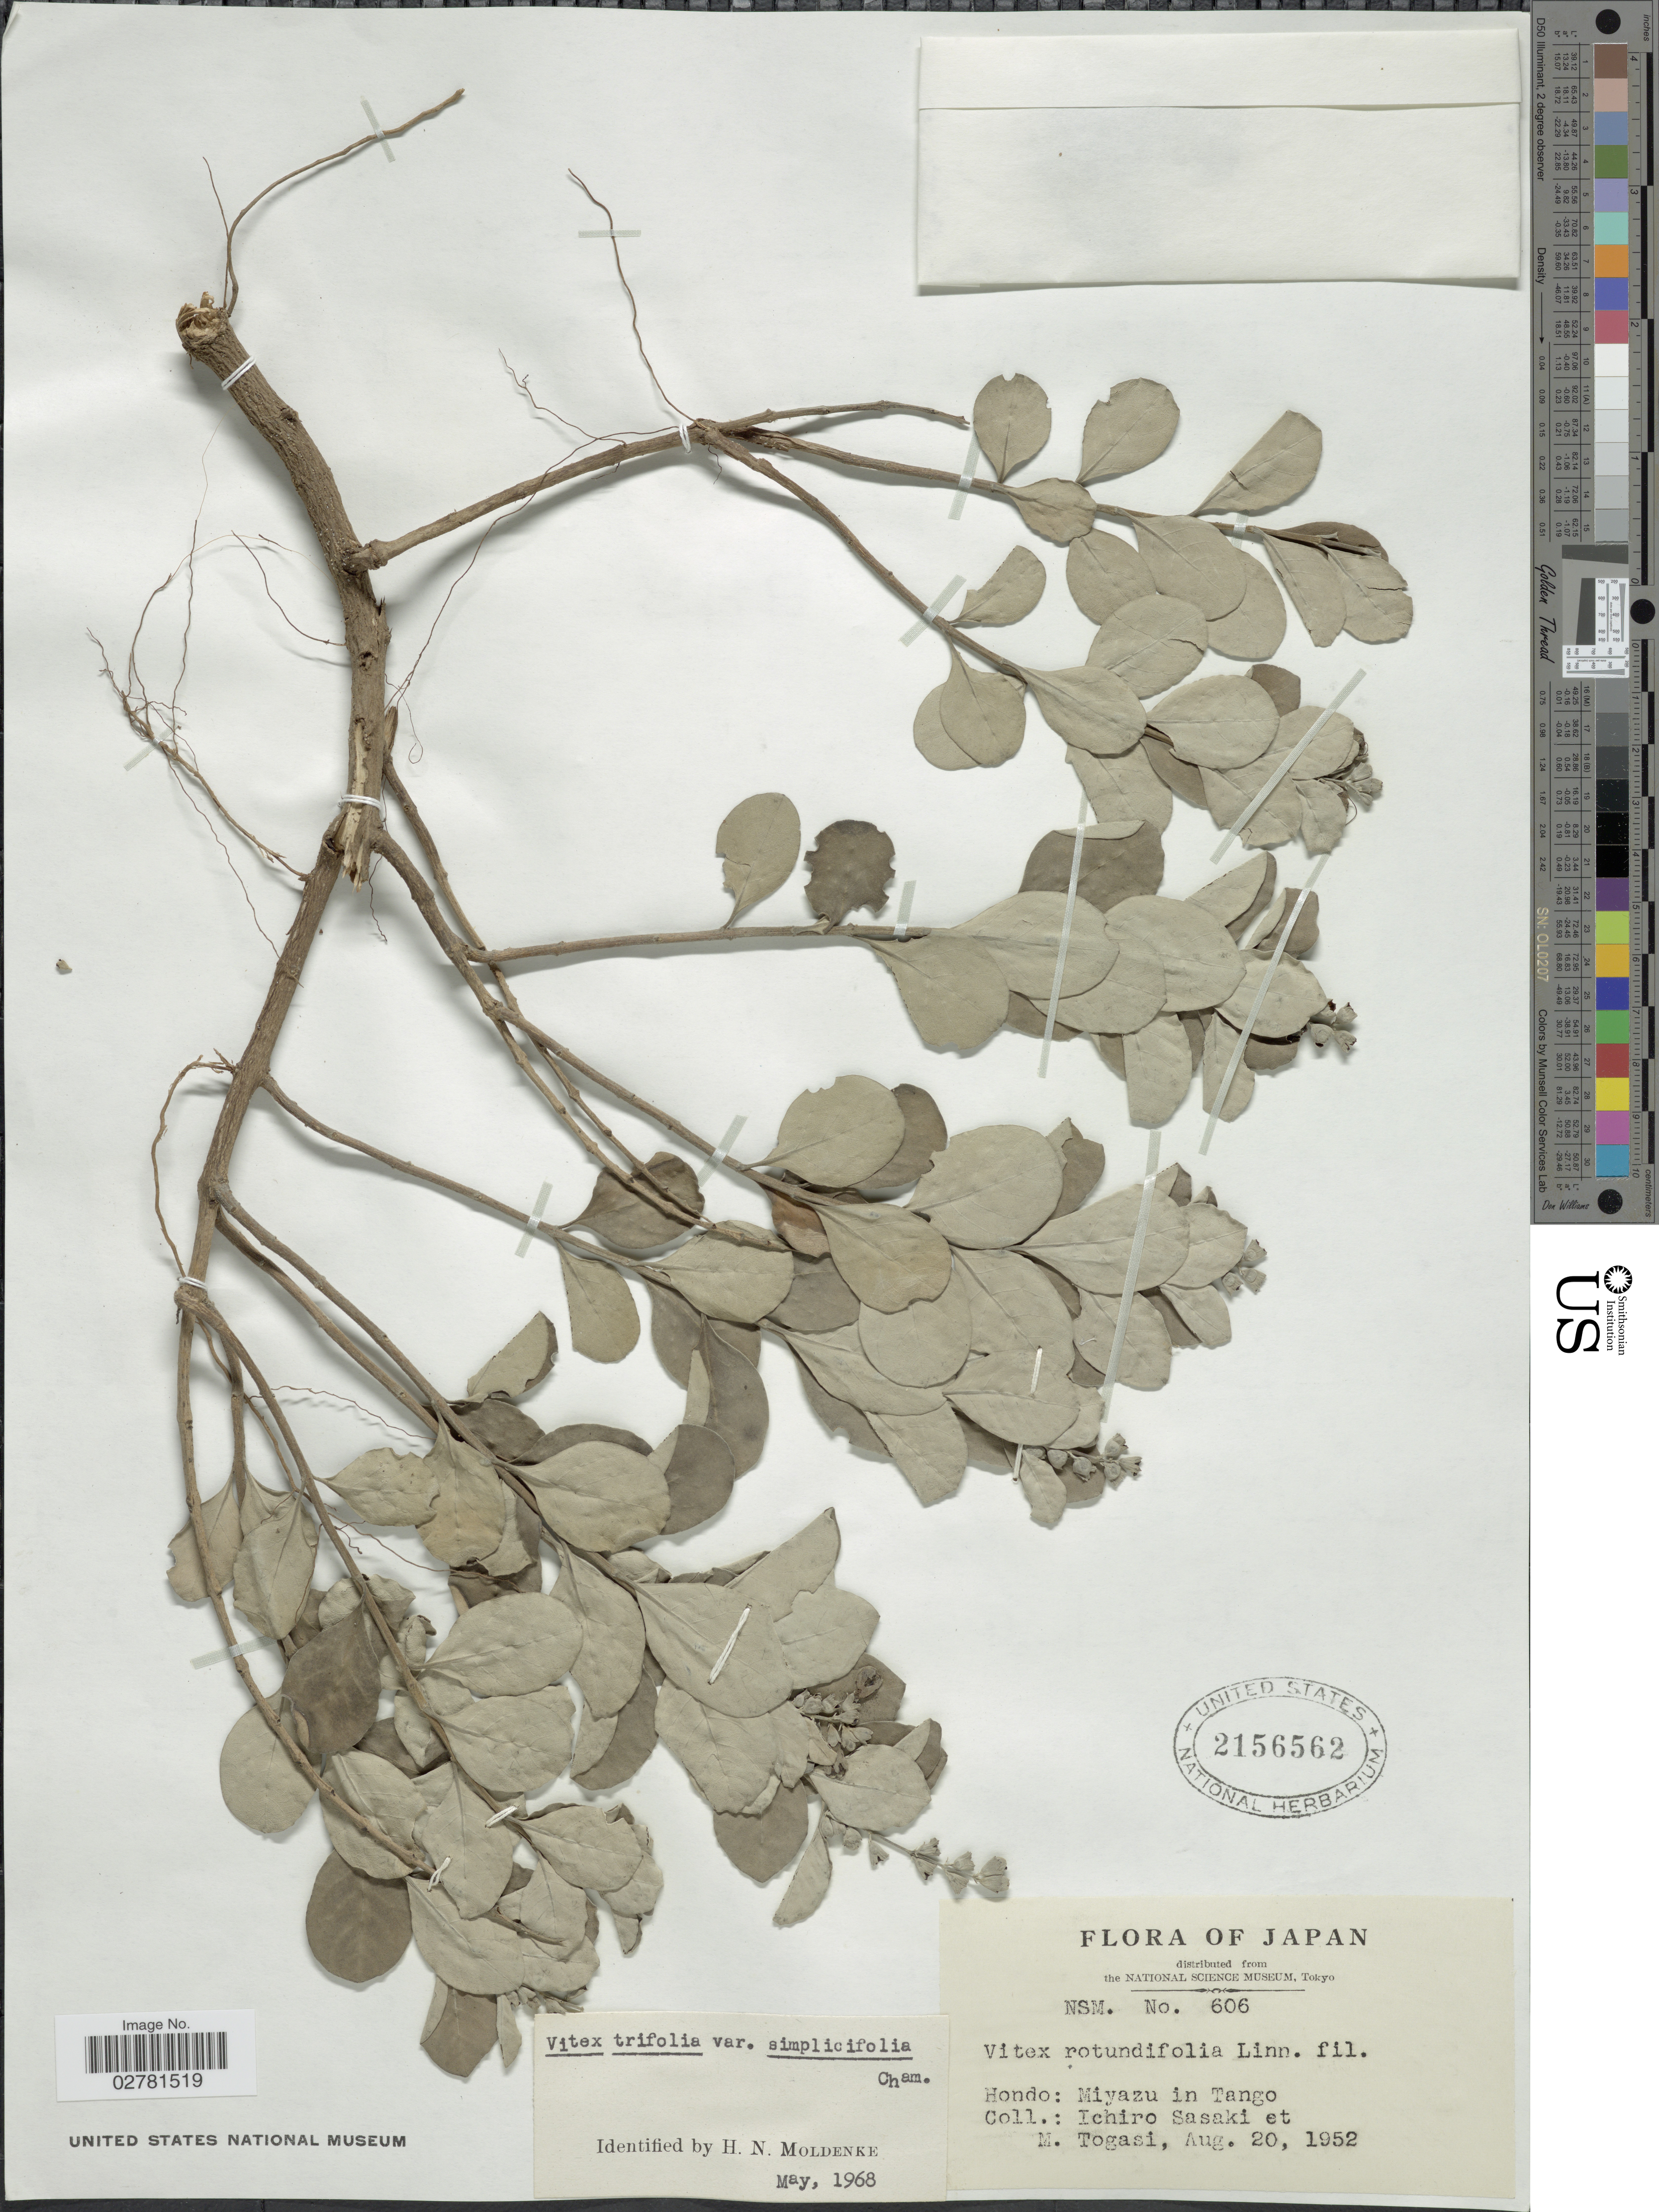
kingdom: Plantae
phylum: Tracheophyta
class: Magnoliopsida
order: Lamiales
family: Lamiaceae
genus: Vitex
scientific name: Vitex trifoliata var. simplicifolia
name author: Cham.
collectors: I. Sasaki & M. Togashi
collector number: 606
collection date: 1952-08-20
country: Japan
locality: Hondo: Miyazu in Tango.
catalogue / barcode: US 2156562